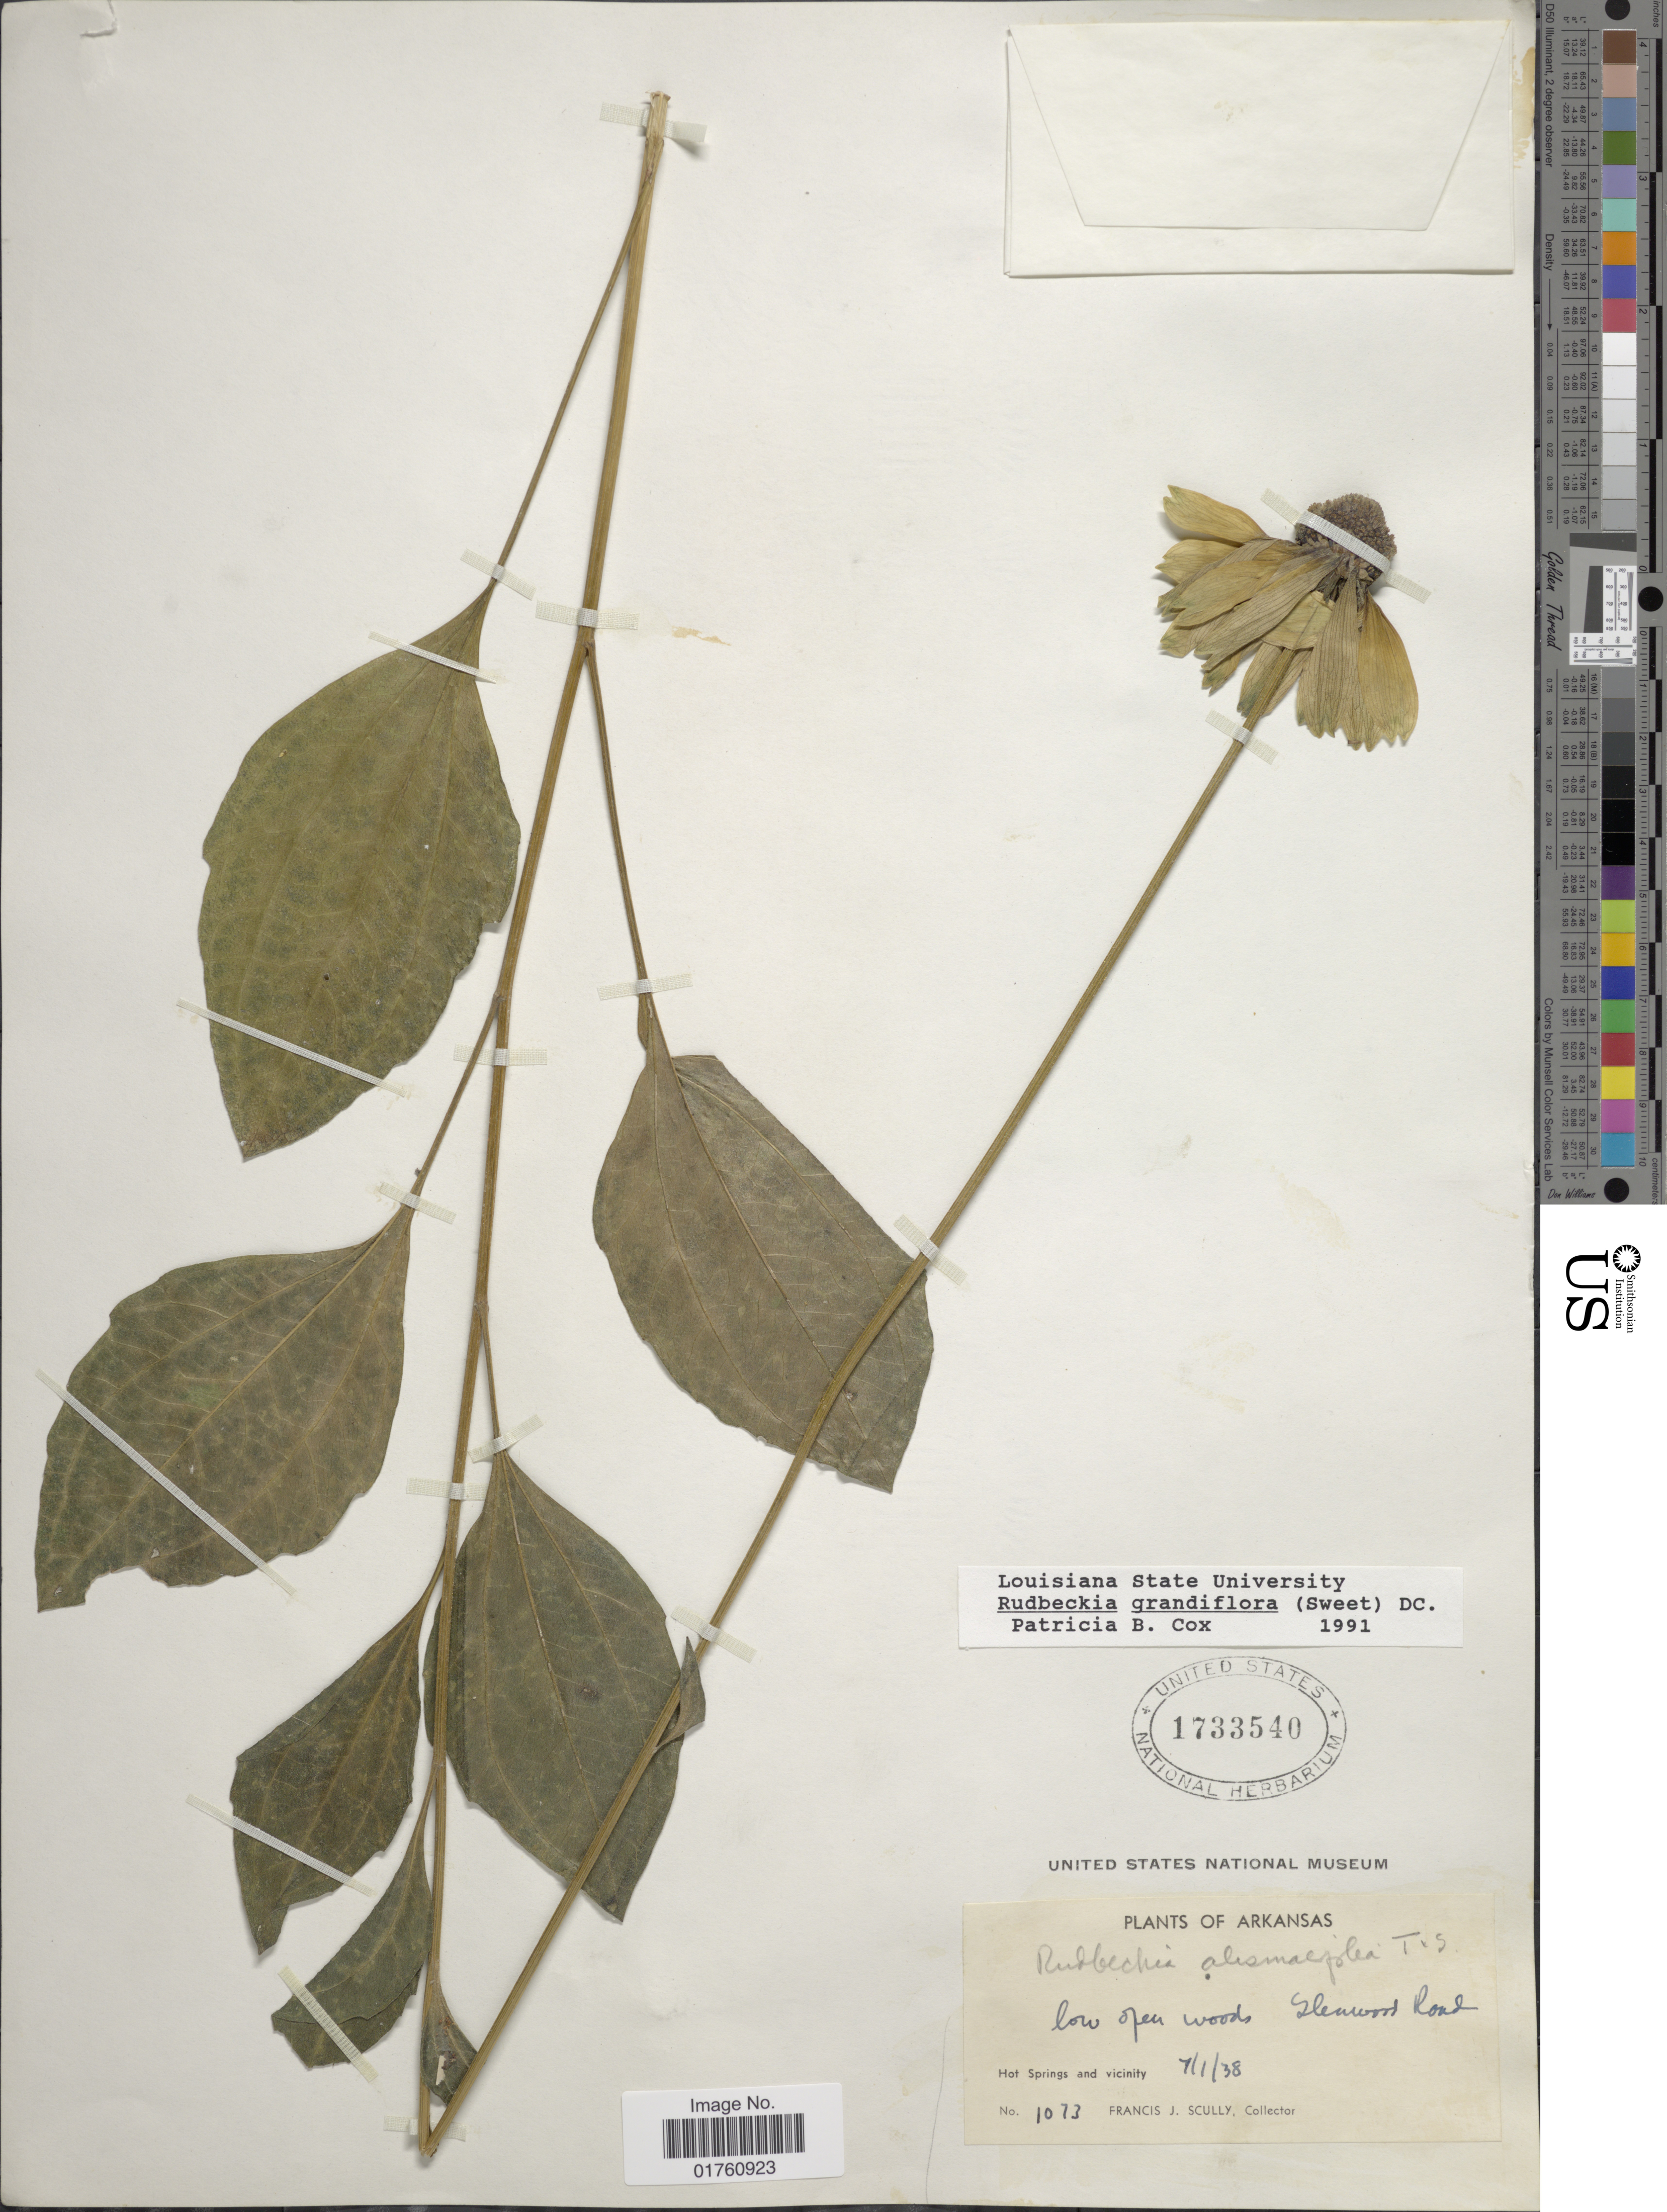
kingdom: Plantae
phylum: Tracheophyta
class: Magnoliopsida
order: Asterales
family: Asteraceae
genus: Rudbeckia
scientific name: Rudbeckia grandiflora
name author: (Sweet) J.F. Gmel. ex DC.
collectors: F. J. Scully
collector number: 1073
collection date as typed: Transcribed d/m/y: 1/7/38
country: United States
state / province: Arkansas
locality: Low open woods Glenwood Road, Hot Springs and vicinity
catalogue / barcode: US 1733540